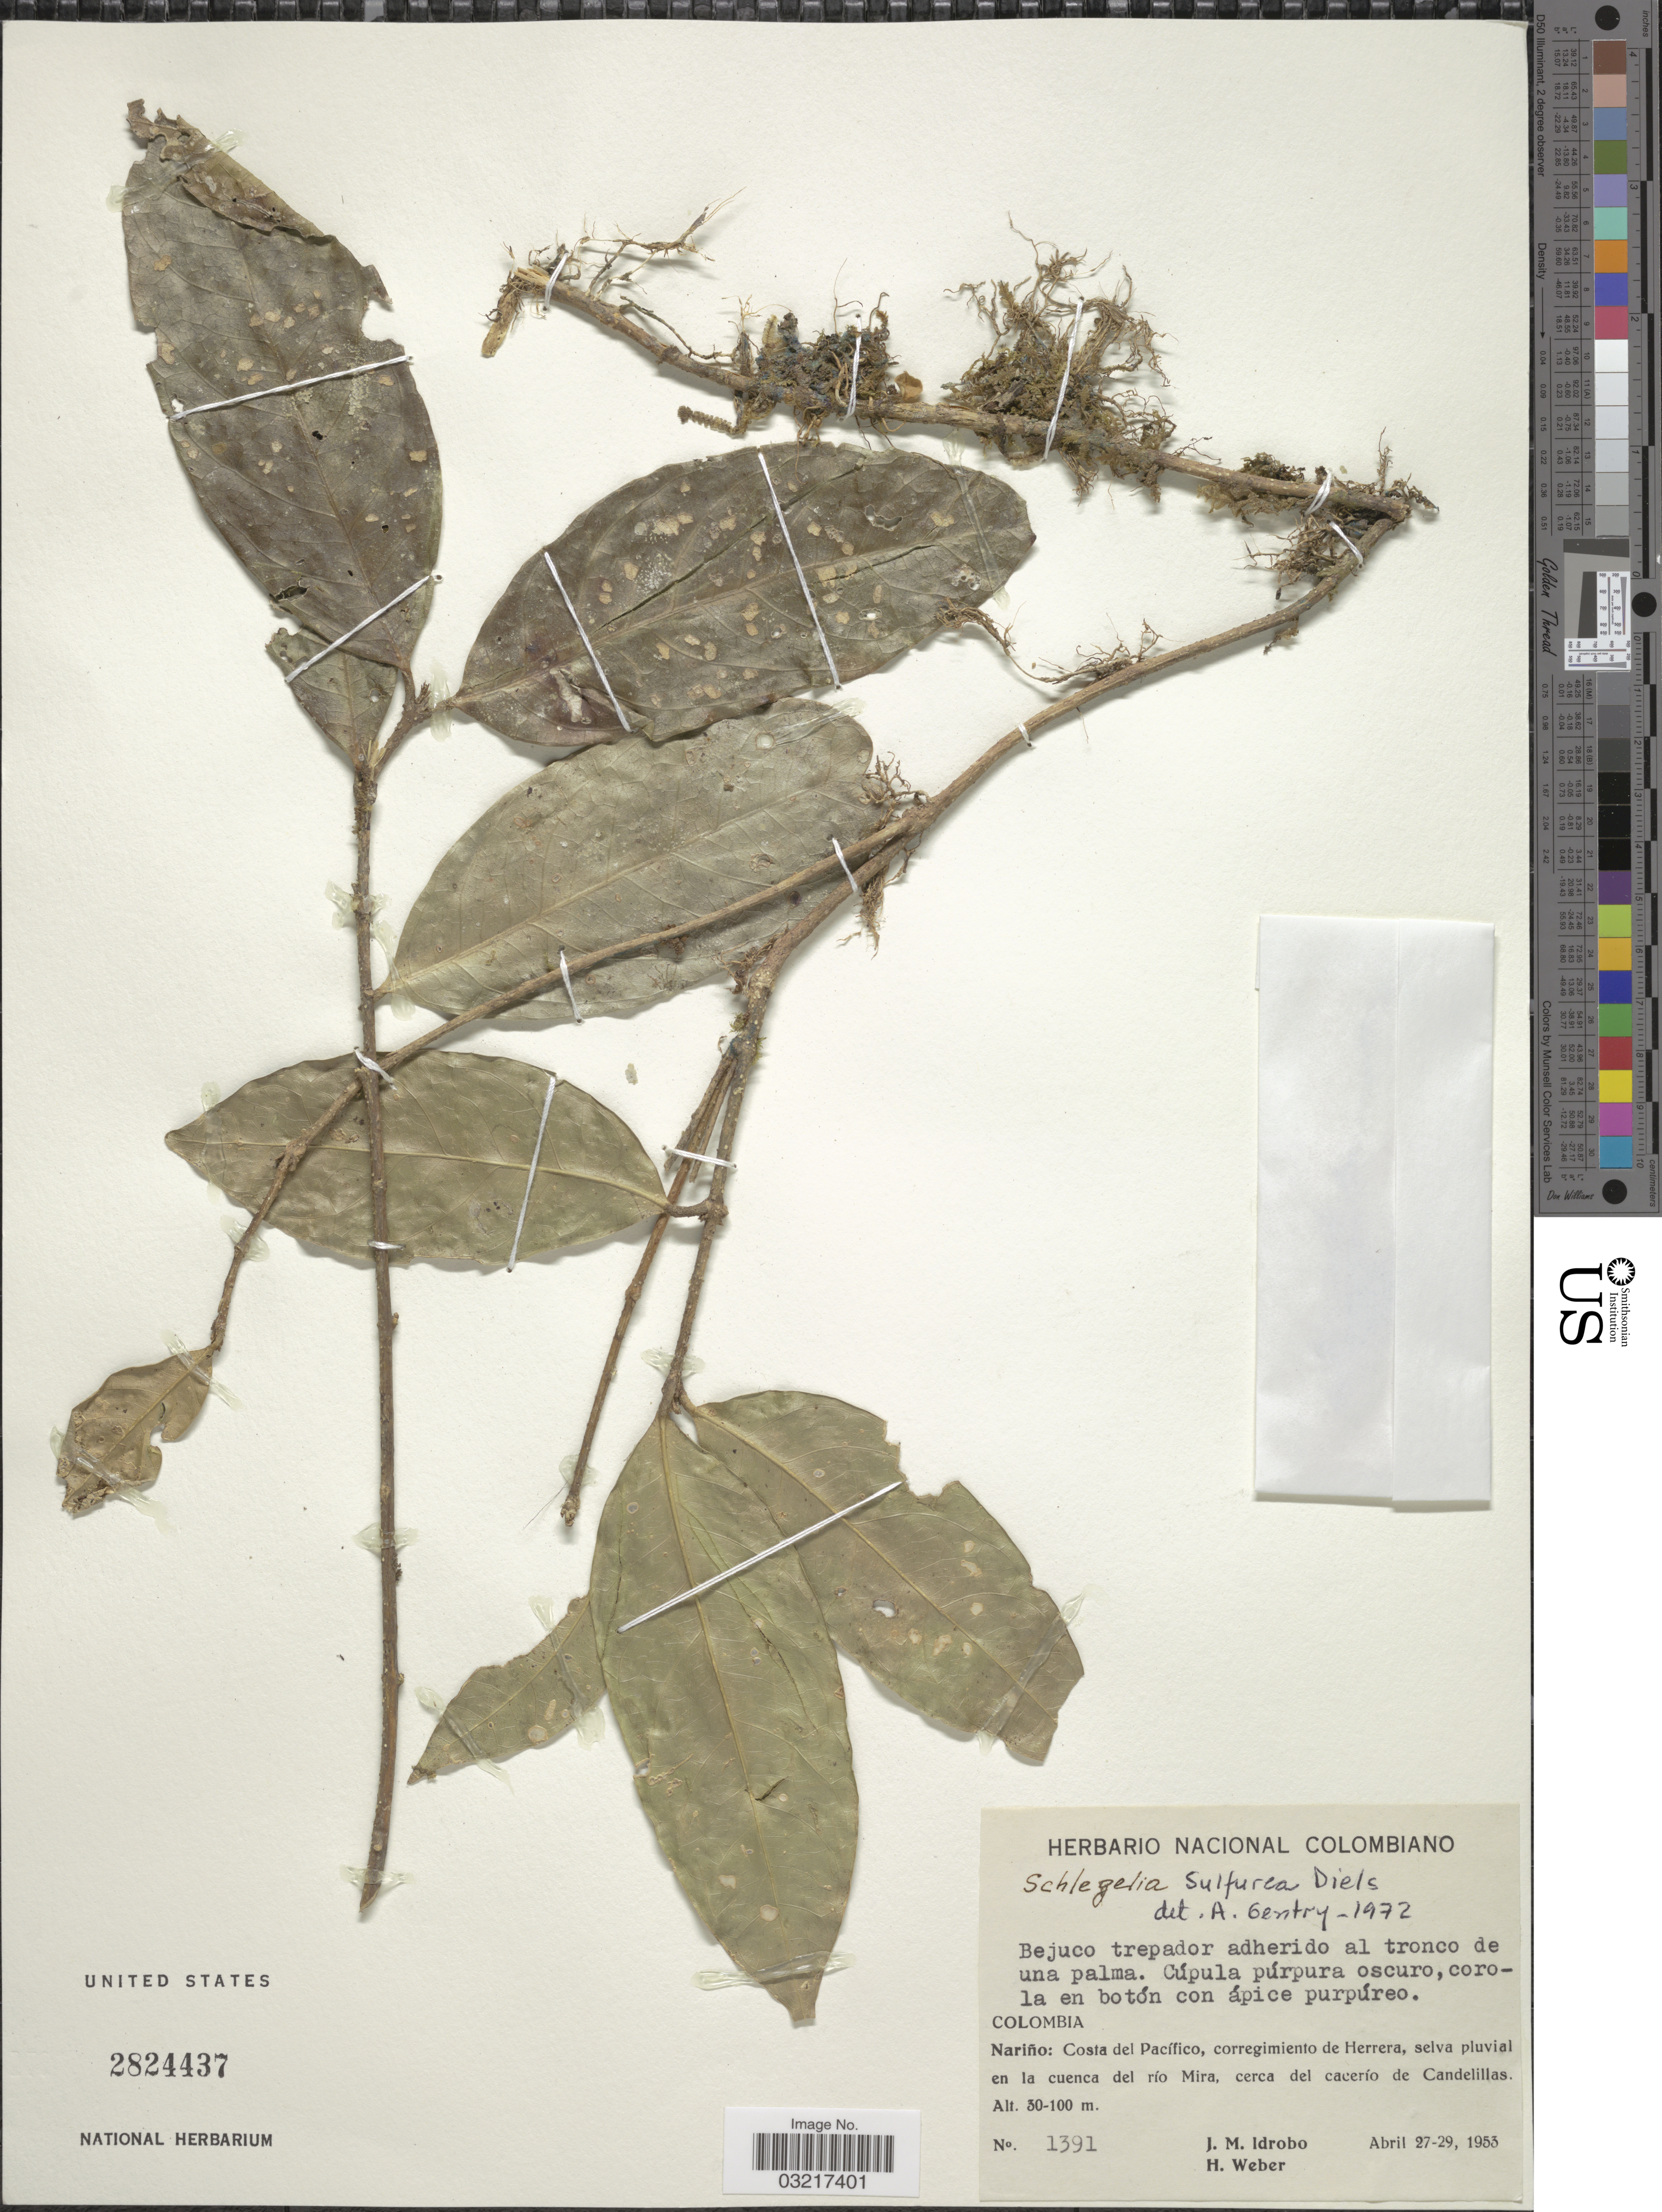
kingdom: Plantae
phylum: Tracheophyta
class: Magnoliopsida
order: Lamiales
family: Schlegeliaceae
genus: Schlegelia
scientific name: Schlegelia sulphurea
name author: Diels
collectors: J. M. Idrobo & H. Weber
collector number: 1391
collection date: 1953-04-27/1953-04-29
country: Colombia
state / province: Nariño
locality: Costa del Pacífico, corregimiento de Herrera, selva pluvial en la cuenca del río Mita, cerca del cacerío de Candelillas.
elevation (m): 30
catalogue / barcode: US 2824437